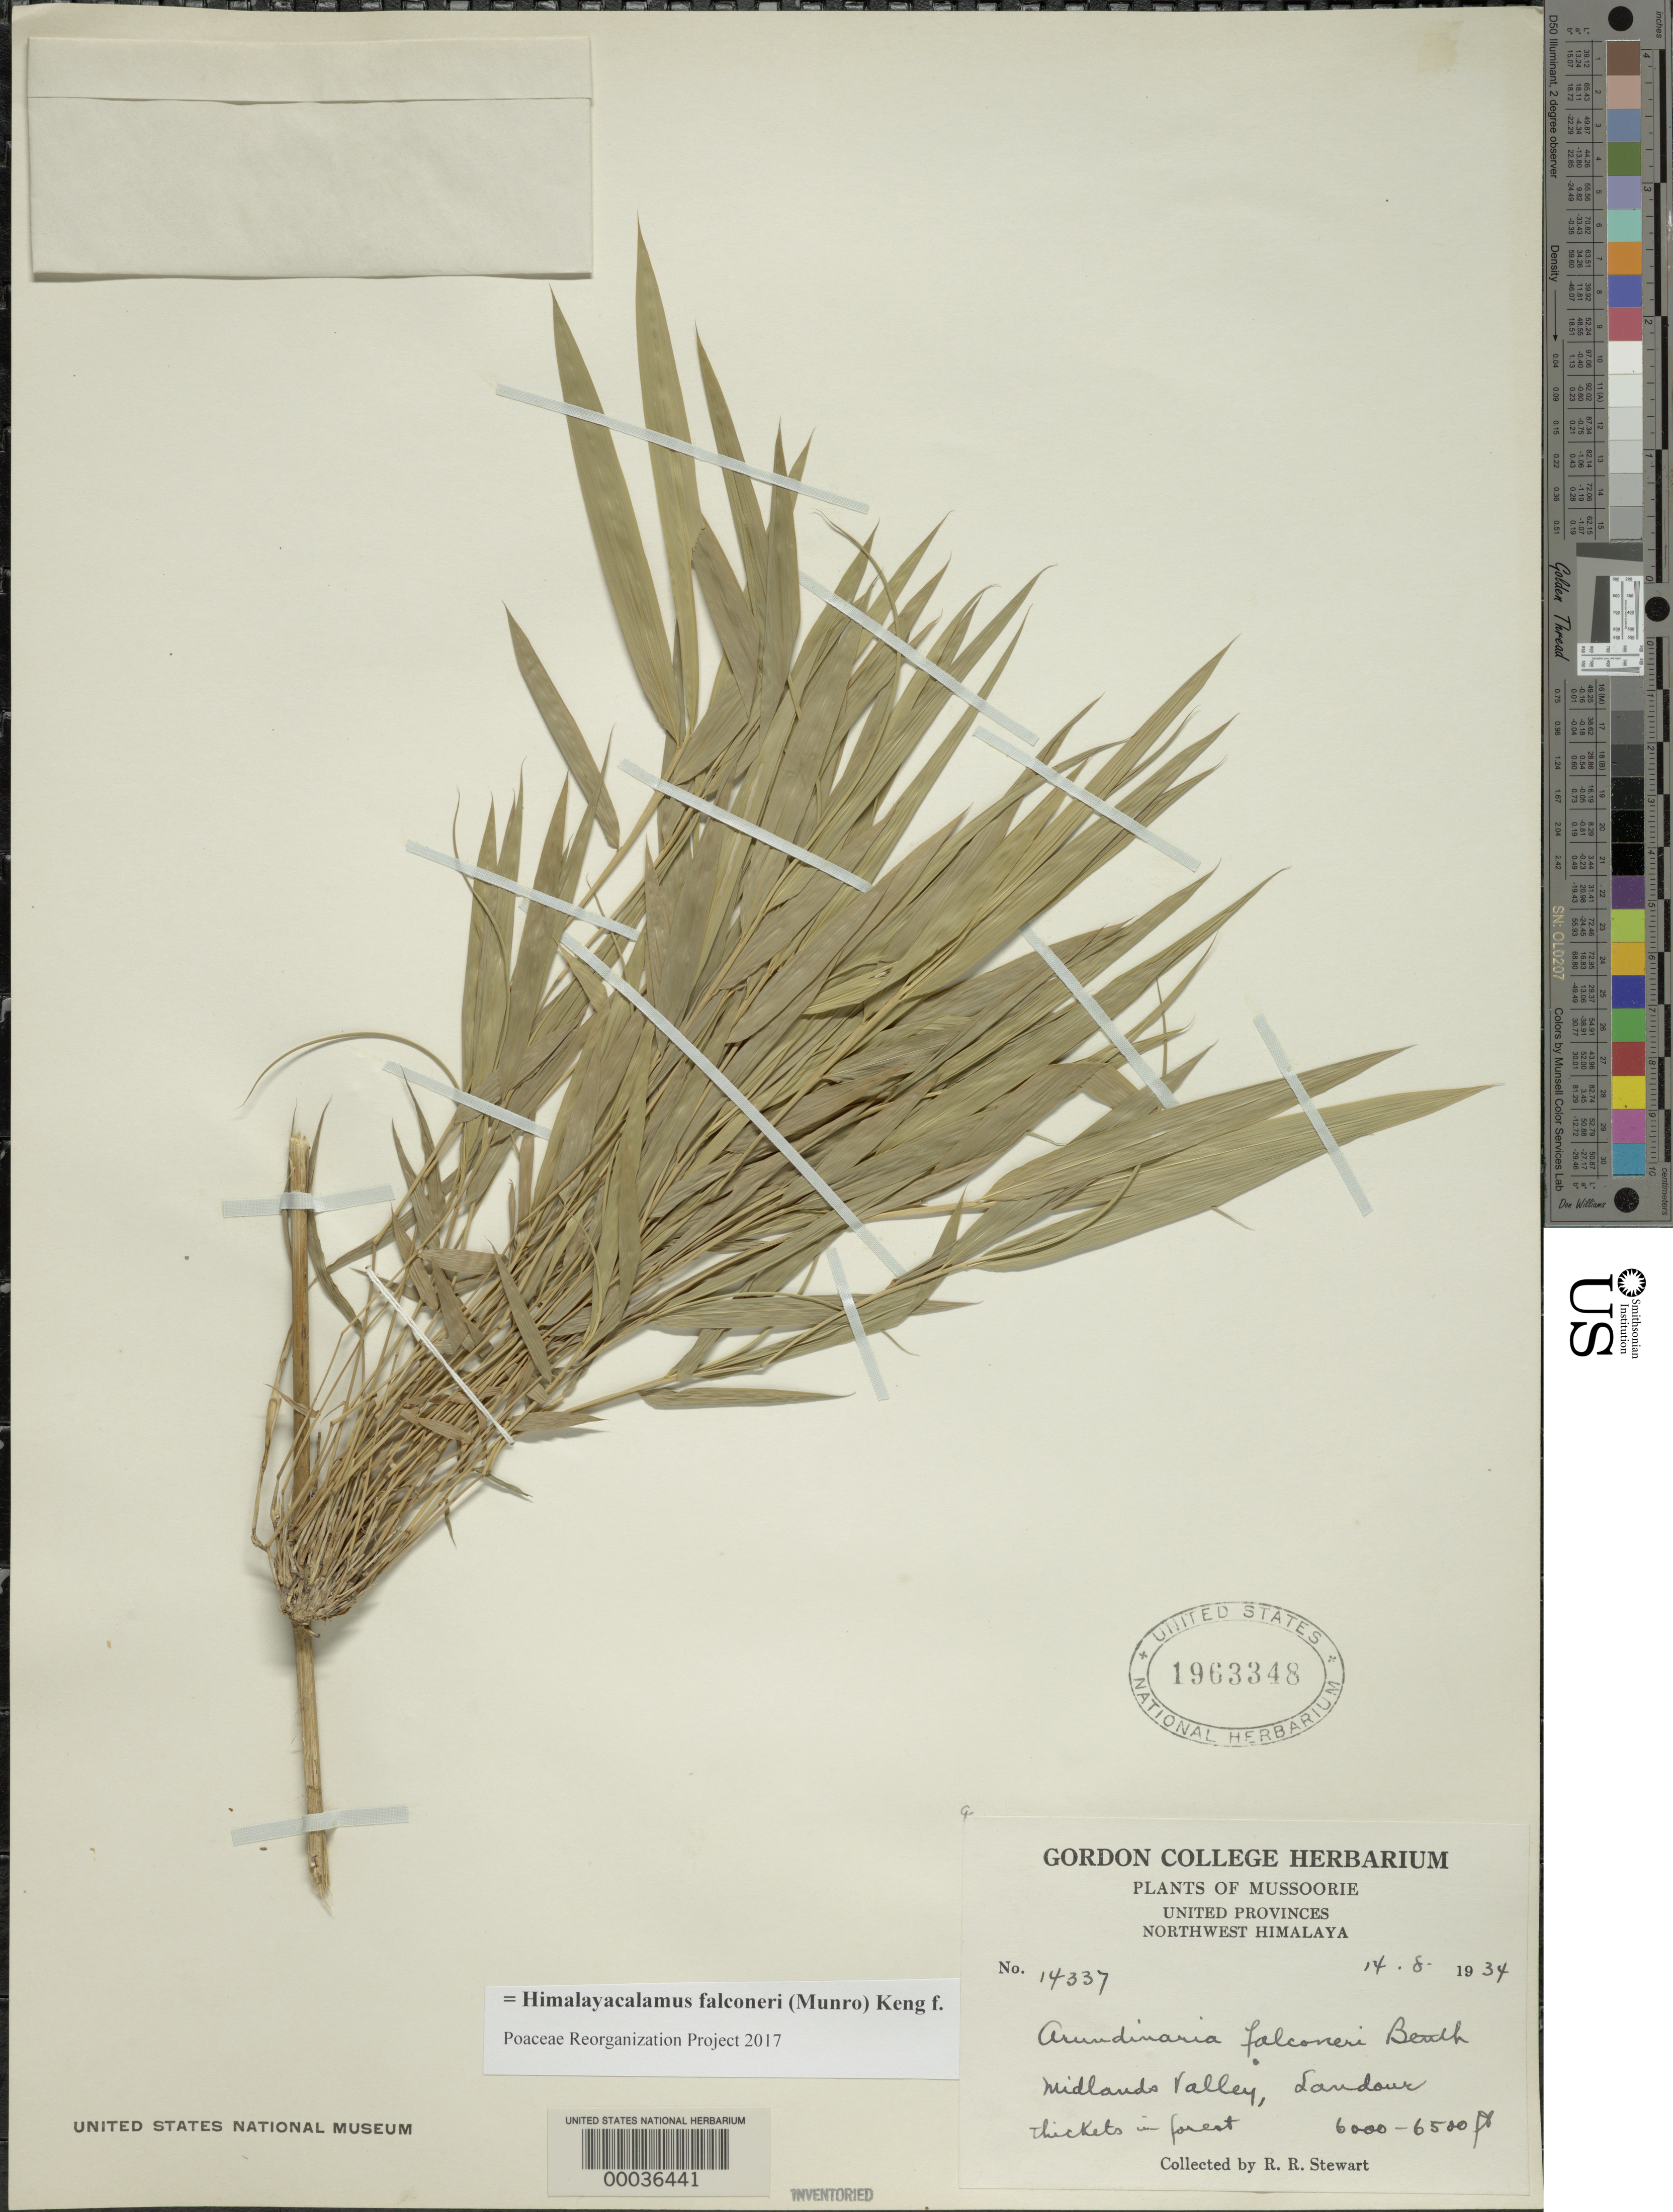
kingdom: Plantae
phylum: Tracheophyta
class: Liliopsida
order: Poales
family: Poaceae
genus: Himalayacalamus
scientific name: Himalayacalamus falconeri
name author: (Munro) Keng f.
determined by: Poaceae Reorganization Project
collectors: R. R. Stewart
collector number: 14337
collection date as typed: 14 Aug 1934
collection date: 1934-08-14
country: India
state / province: Uttar Pradesh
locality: Mussoorie, midlands valley, landaur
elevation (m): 1830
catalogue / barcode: US 1963348